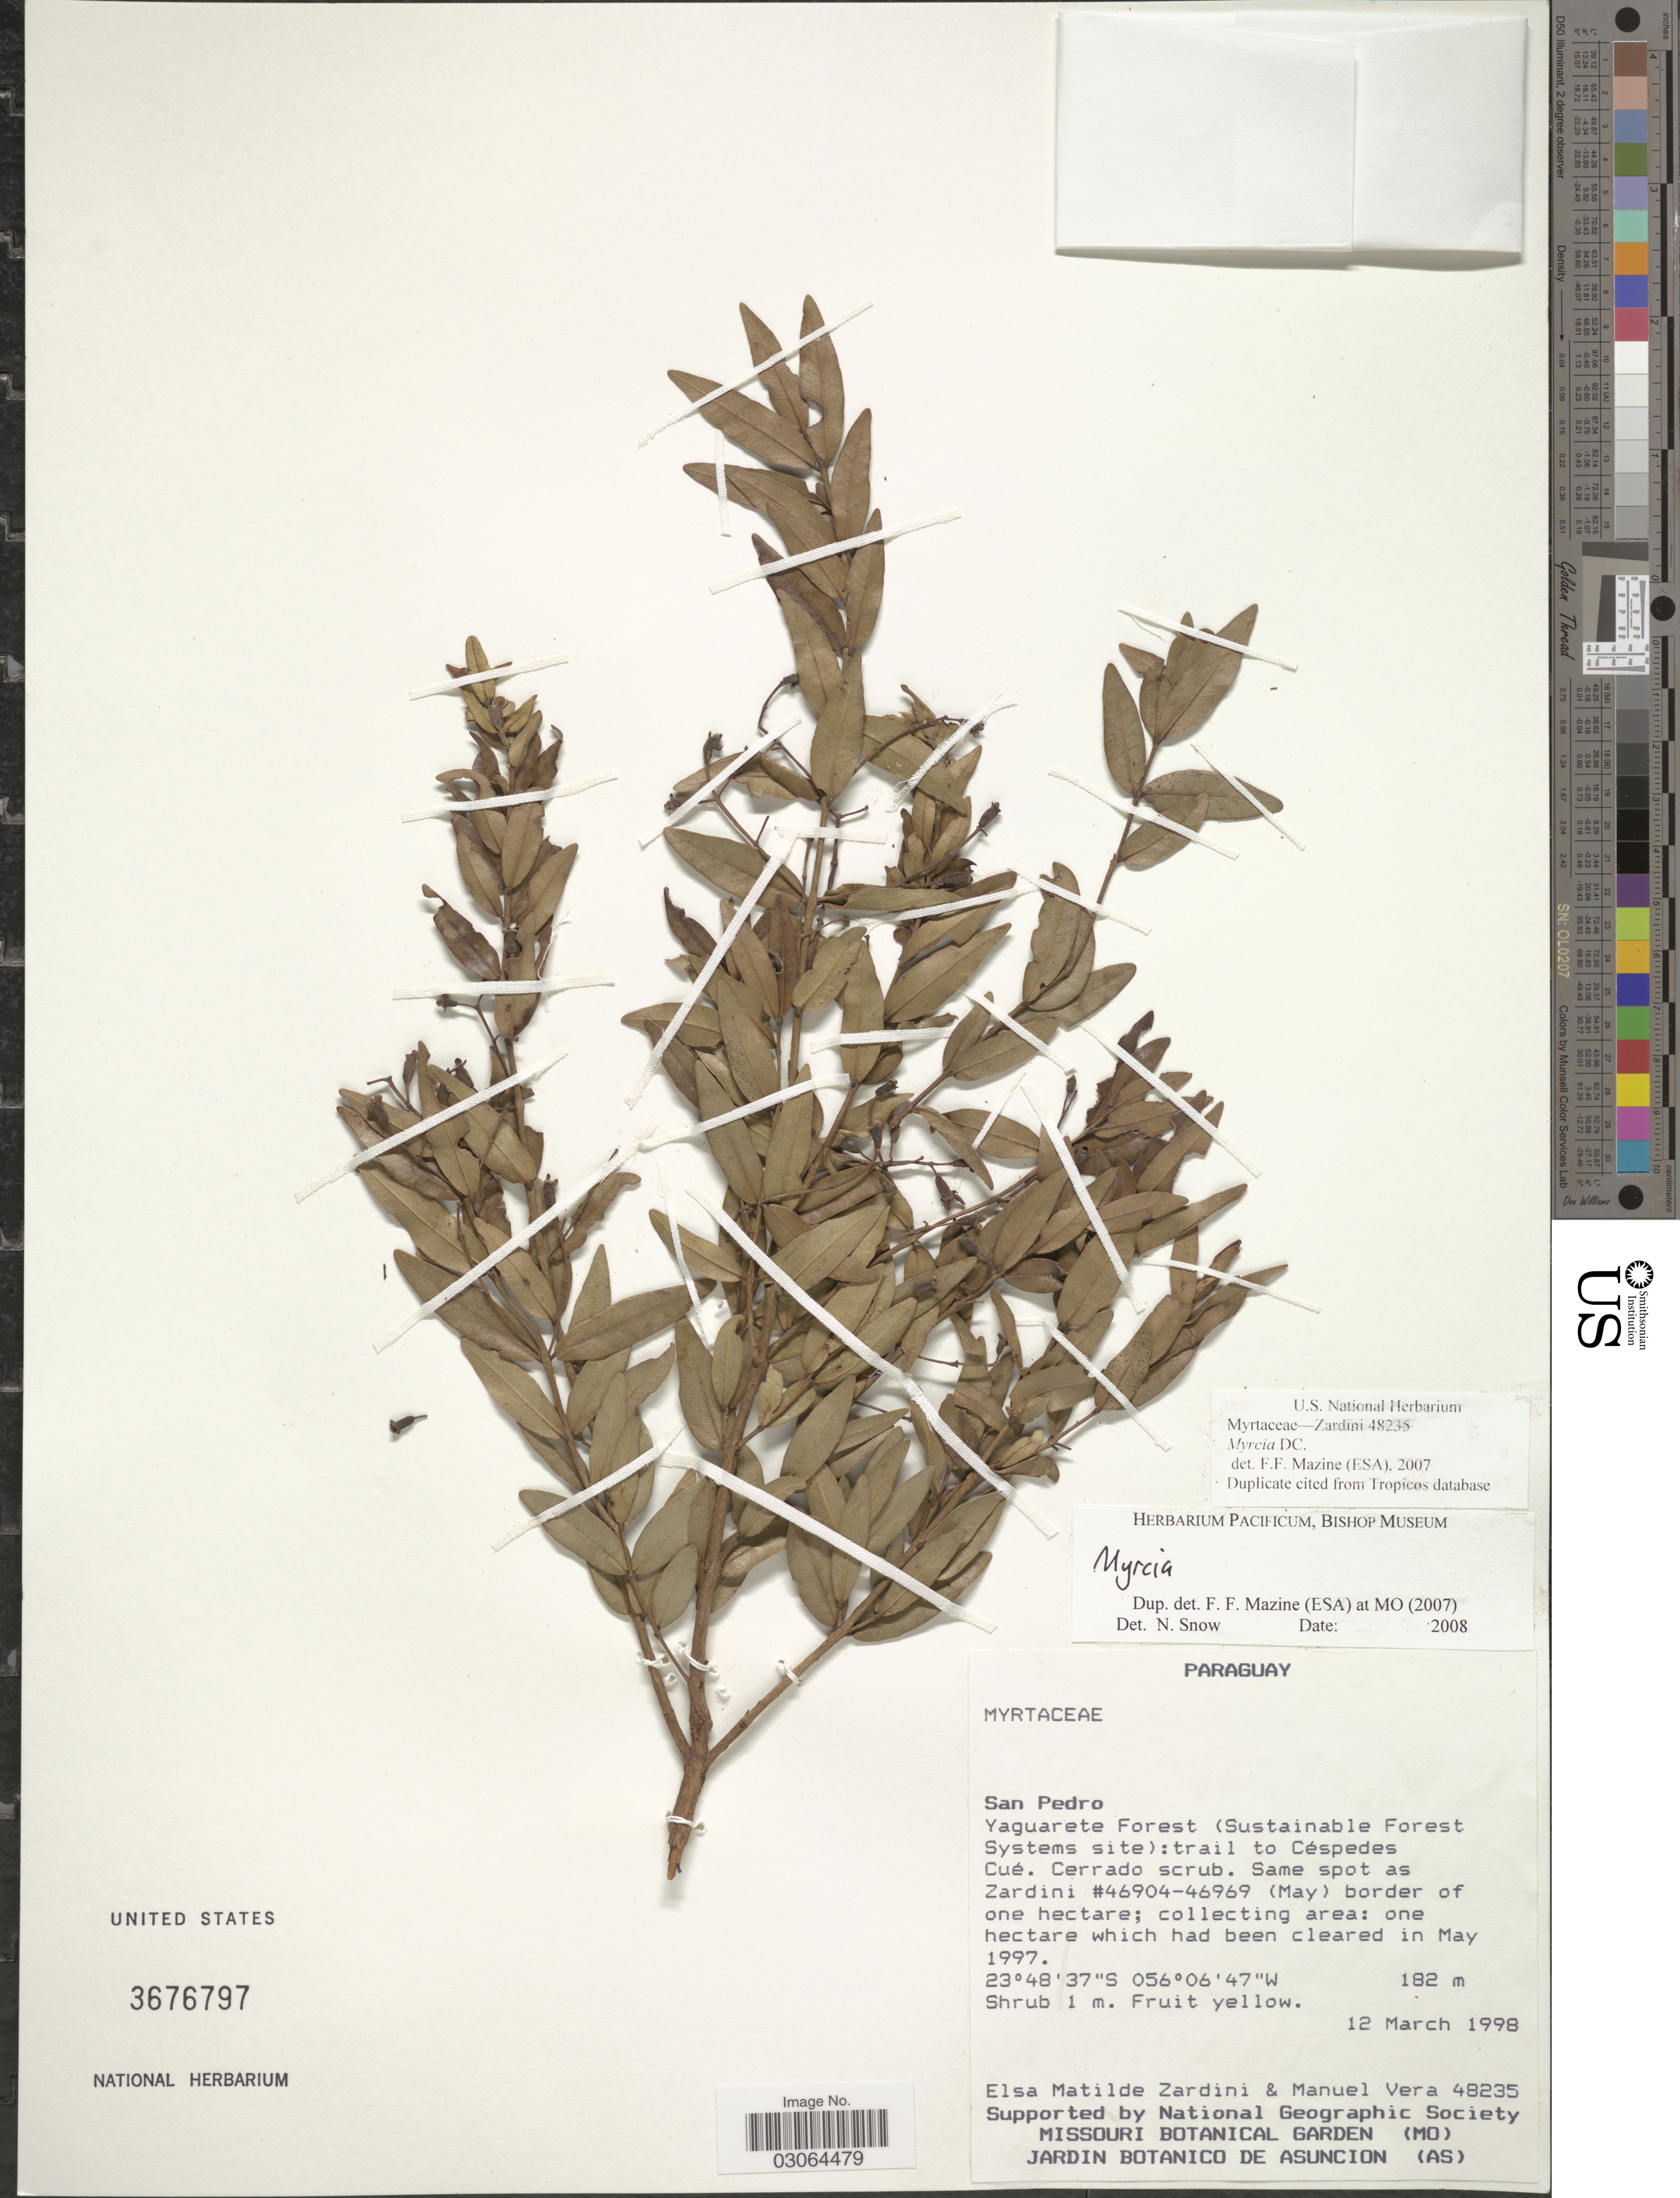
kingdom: Plantae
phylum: Tracheophyta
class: Magnoliopsida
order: Myrtales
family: Myrtaceae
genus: Myrcia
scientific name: Myrcia sp.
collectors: E. M. Zardini & M. Vera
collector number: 48235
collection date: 1998-03-12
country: Paraguay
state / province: San Pedro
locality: Yaguarete Forest (Sustainable Forest Systems site): trail to Céspedes Cué. Cerrado scrub. Same spot as Zardini #46904-46969 (May) border of one hectare.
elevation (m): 182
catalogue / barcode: US 3676797